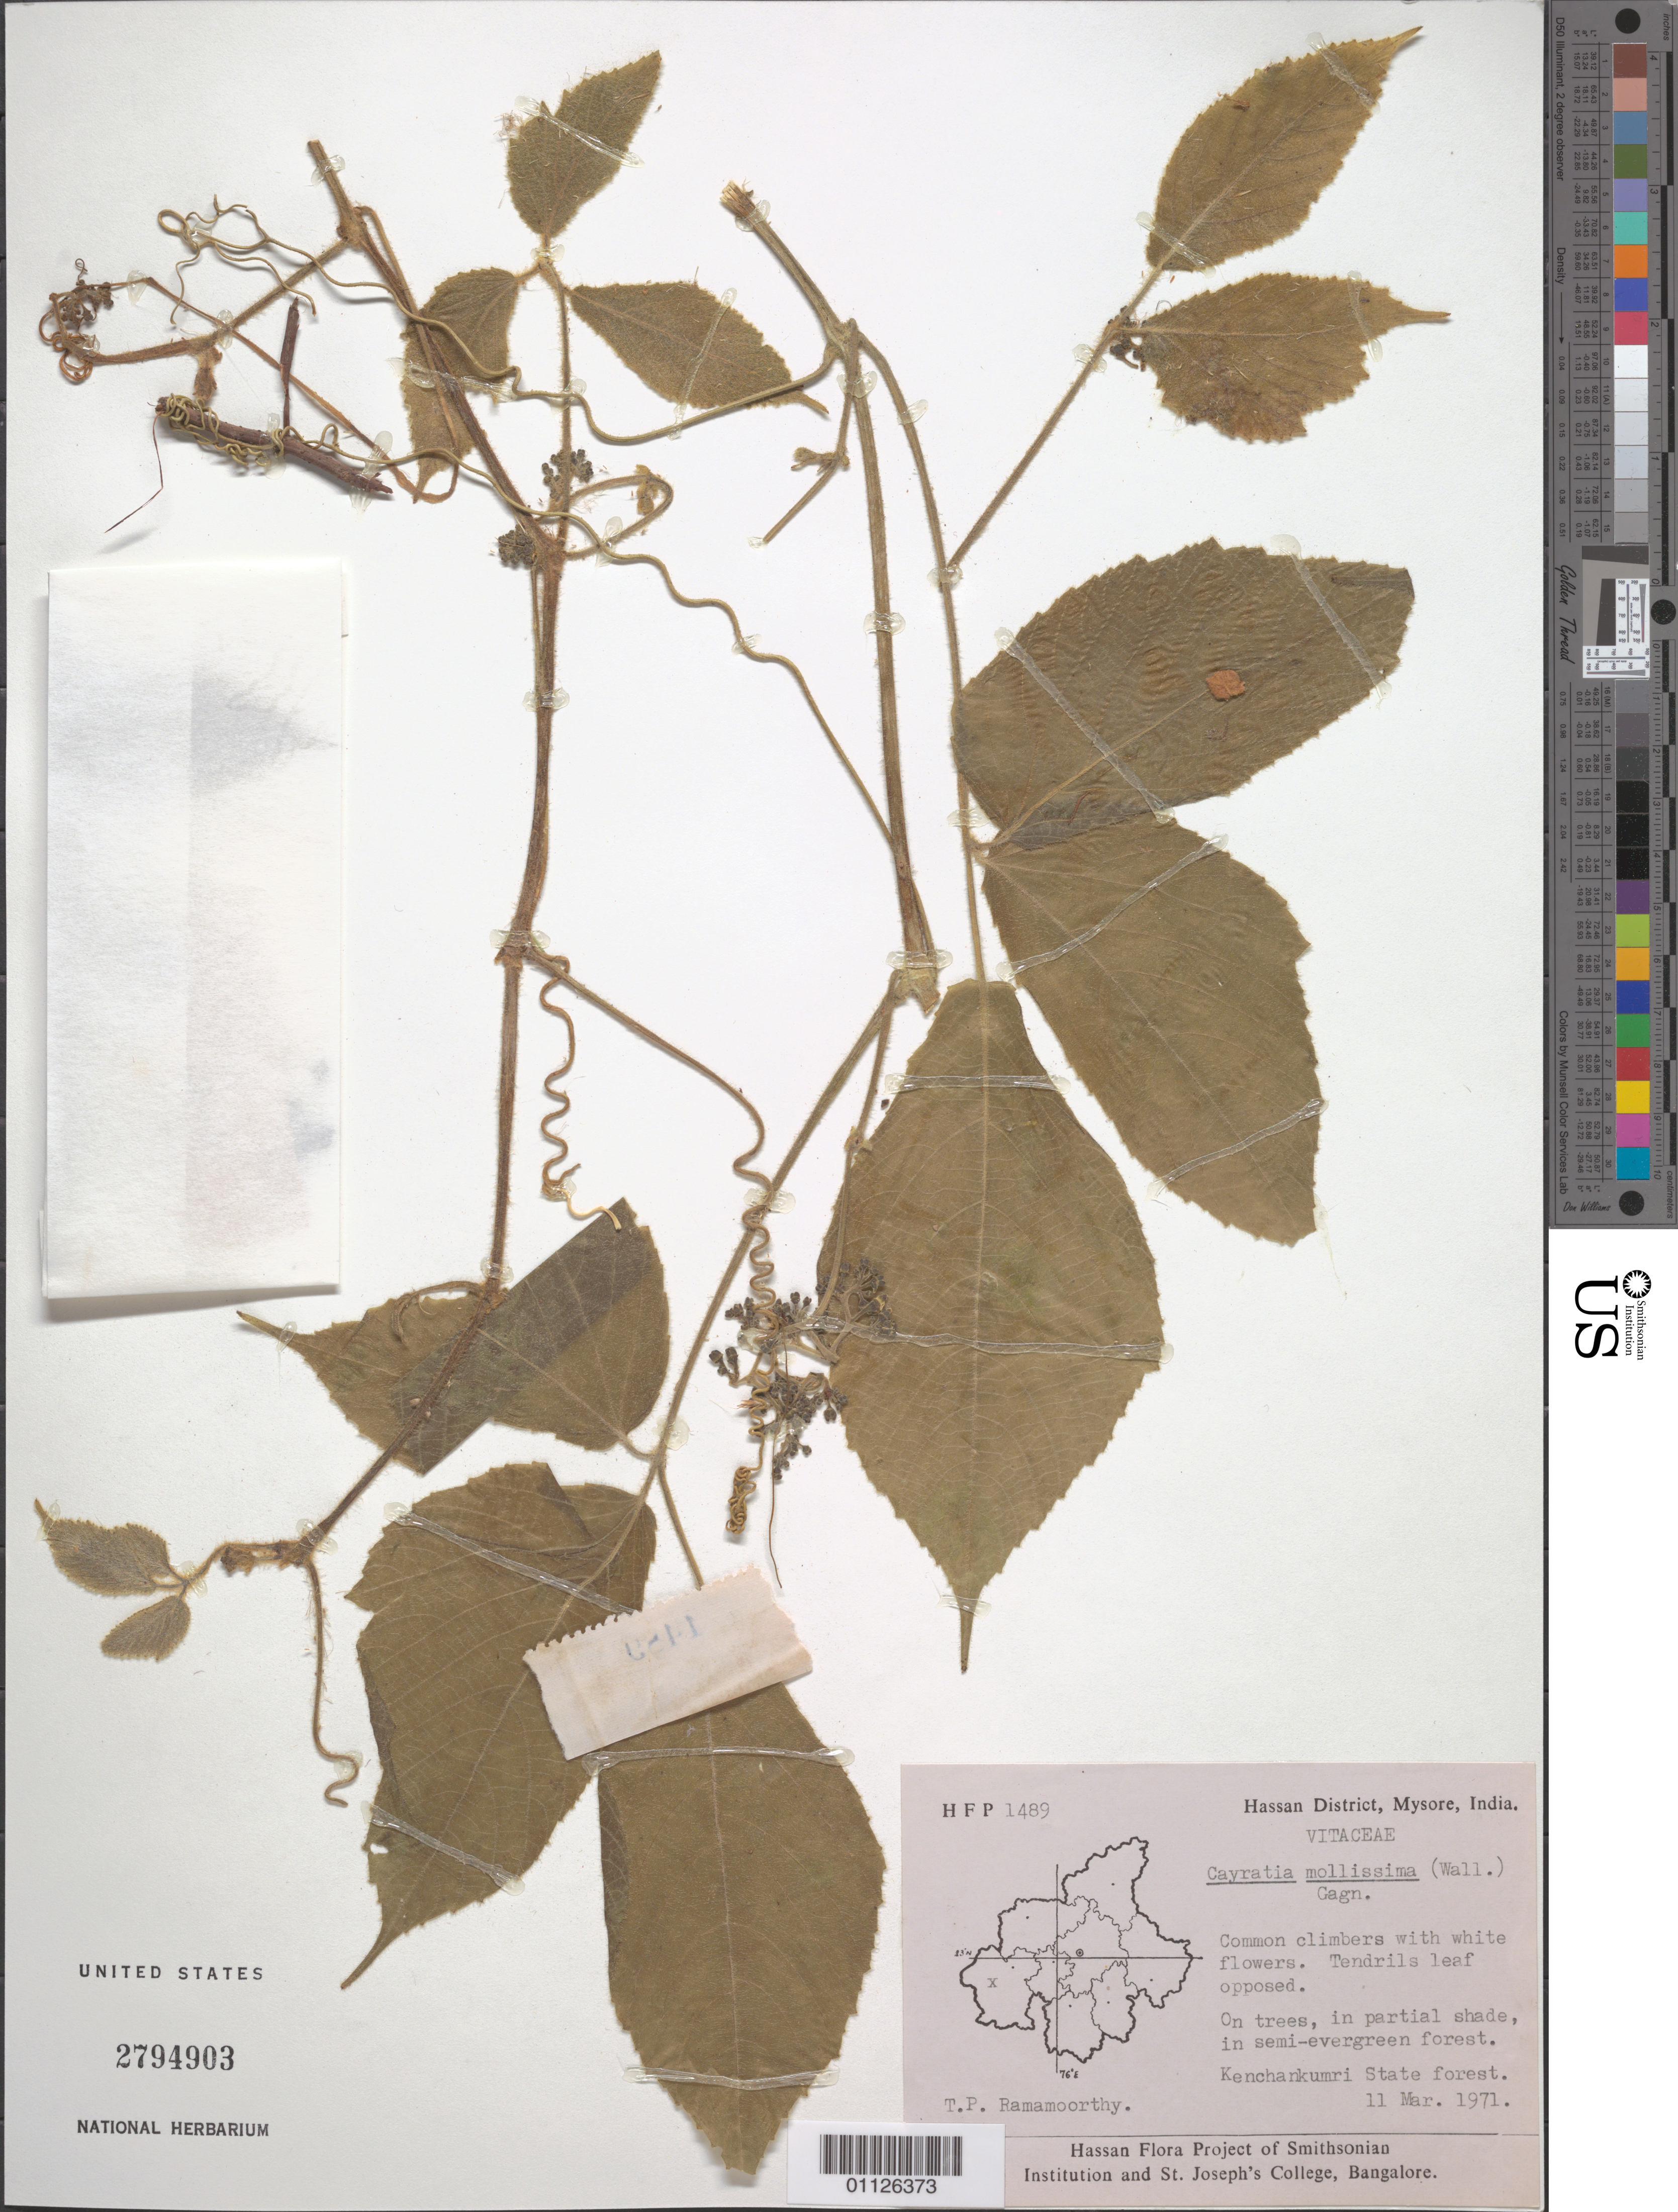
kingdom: Plantae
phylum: Tracheophyta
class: Magnoliopsida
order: Vitales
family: Vitaceae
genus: Cayratia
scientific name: Cayratia mollissima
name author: (A. Wall) Gagnep.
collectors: T. P. Ramamoorthy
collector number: HFP 1489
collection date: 1971-03-11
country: India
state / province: Karnataka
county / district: Mysore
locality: Kenchankumri State Forest.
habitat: Common climber. On tree, in partial shade in semi-evergreen forest.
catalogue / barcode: US 2794903